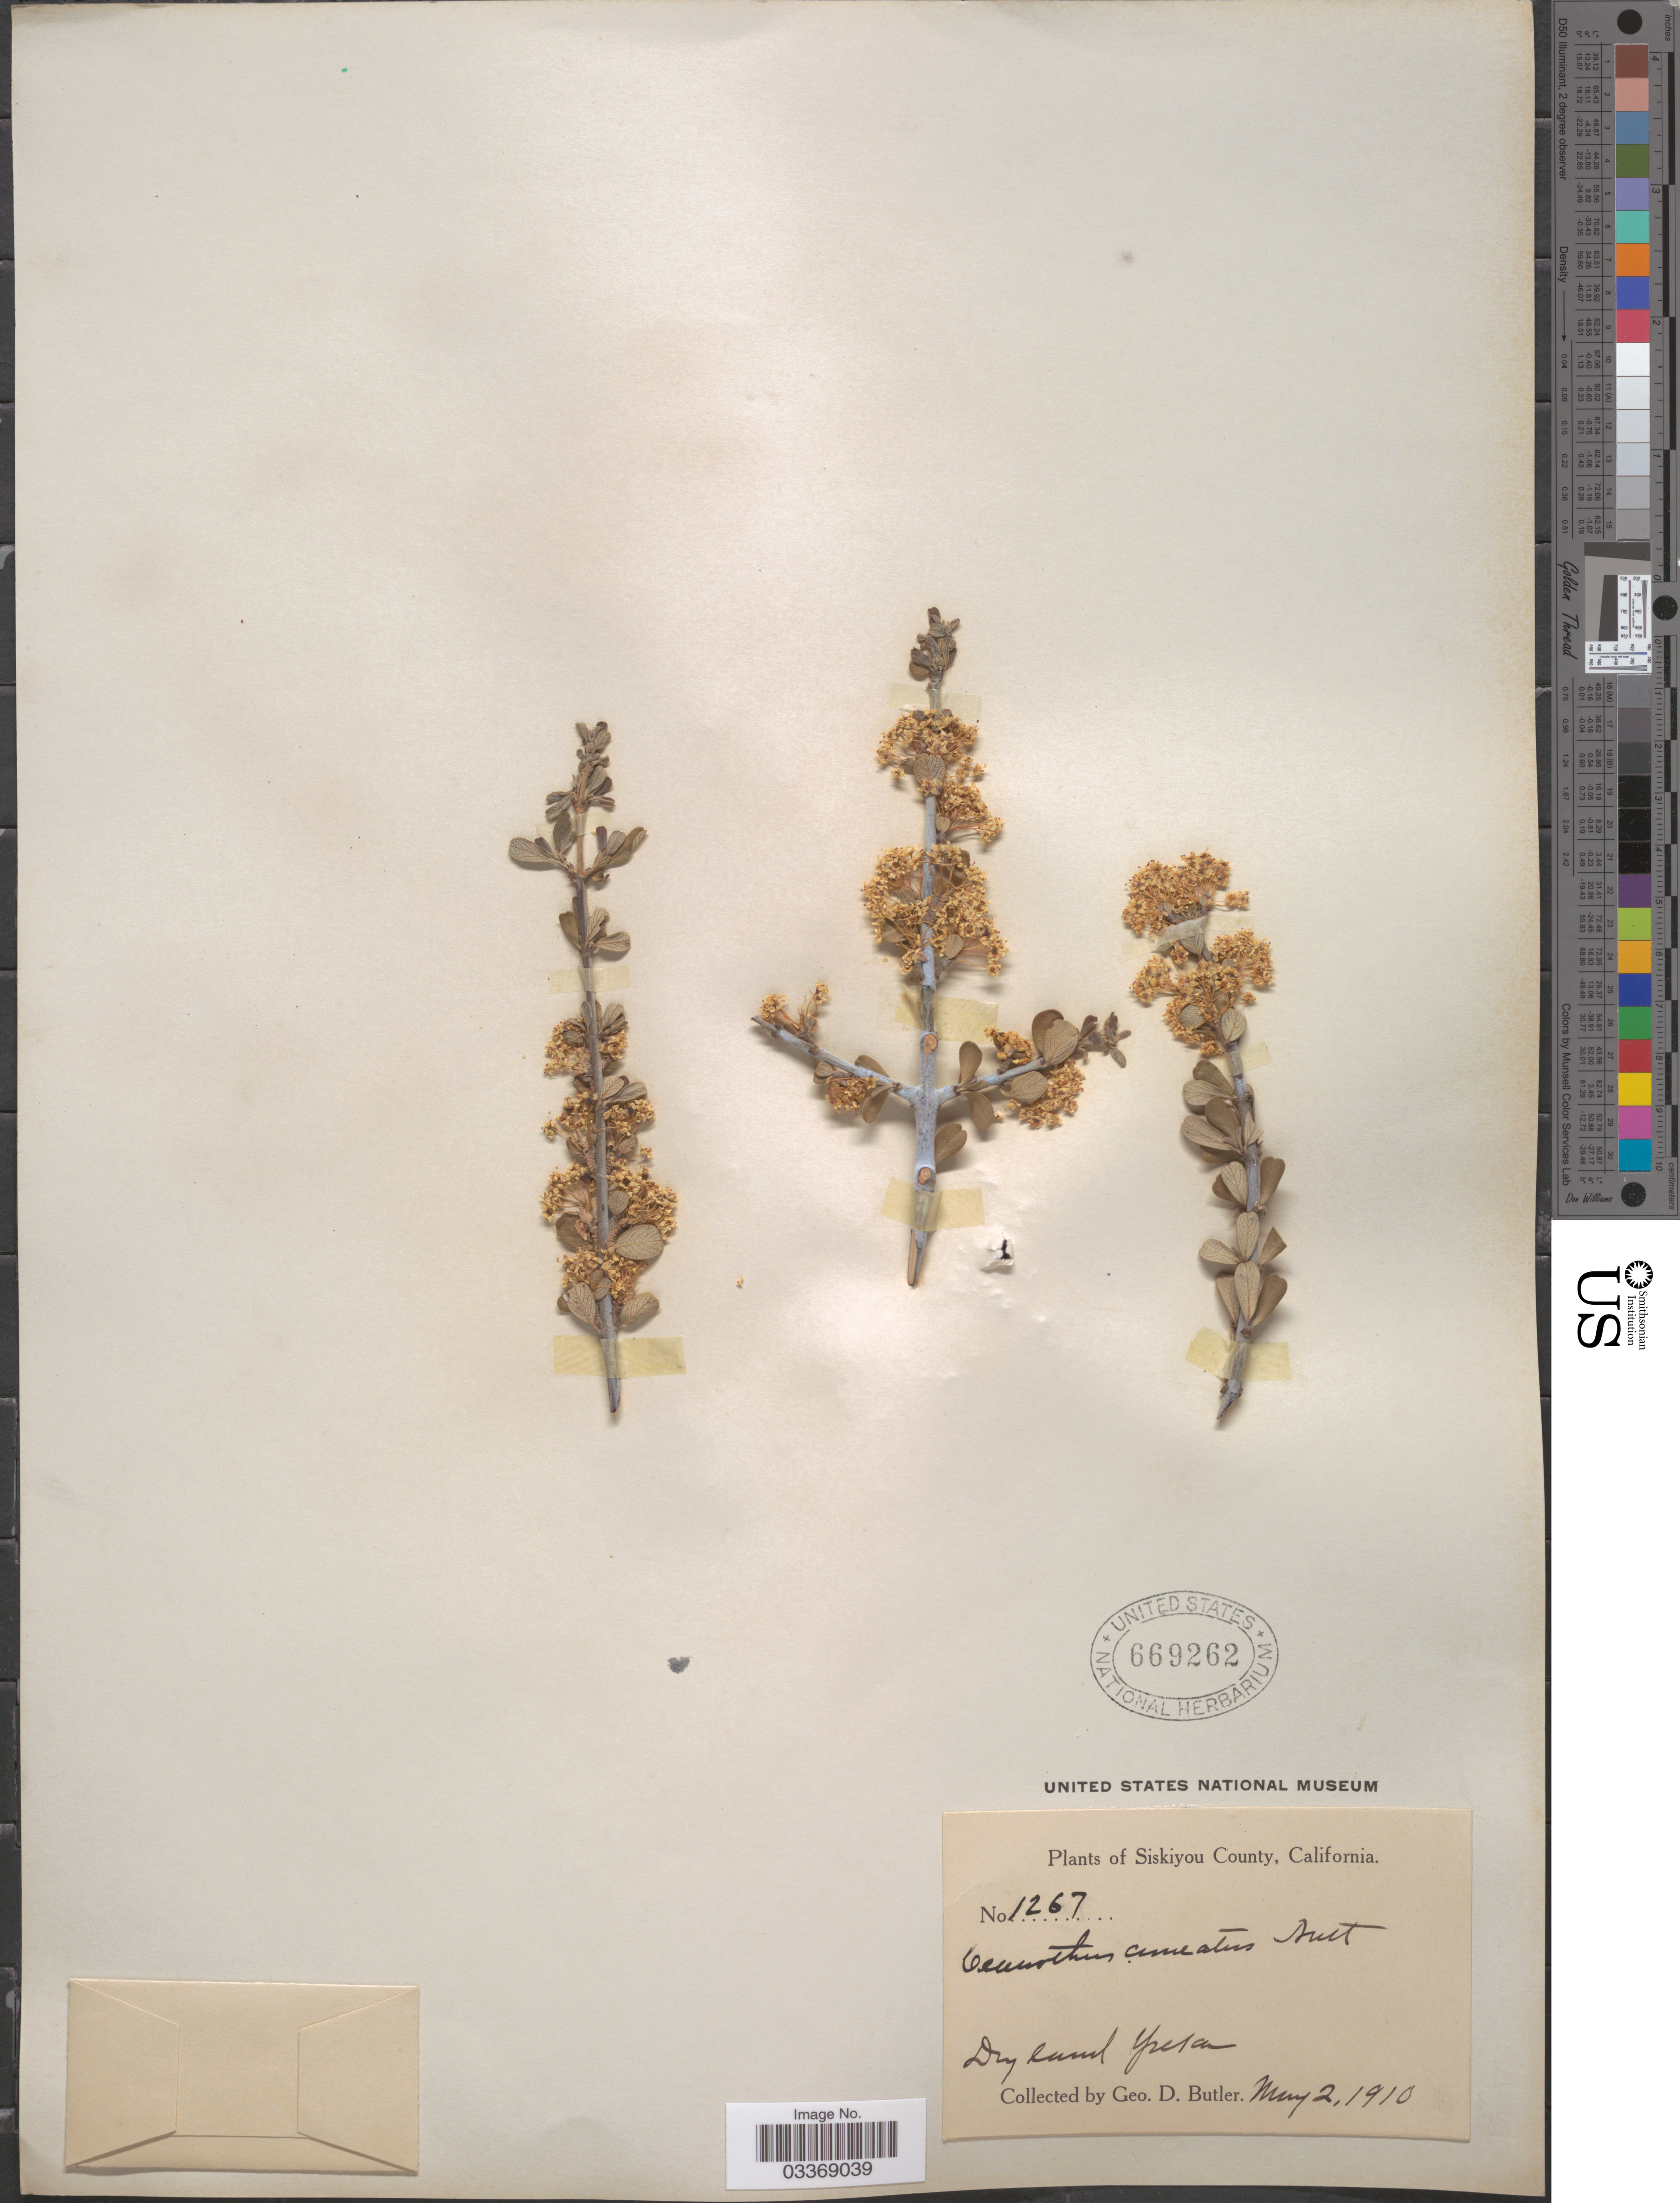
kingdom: Plantae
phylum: Tracheophyta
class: Magnoliopsida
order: Rosales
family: Rhamnaceae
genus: Ceanothus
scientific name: Ceanothus cuneatus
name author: (Hook.) Nutt.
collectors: G. D. Butler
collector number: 1267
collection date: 1910-05-02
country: United States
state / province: California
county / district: Siskiyou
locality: Siskiyou County. Dry land Yreka.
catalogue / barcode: US 669262